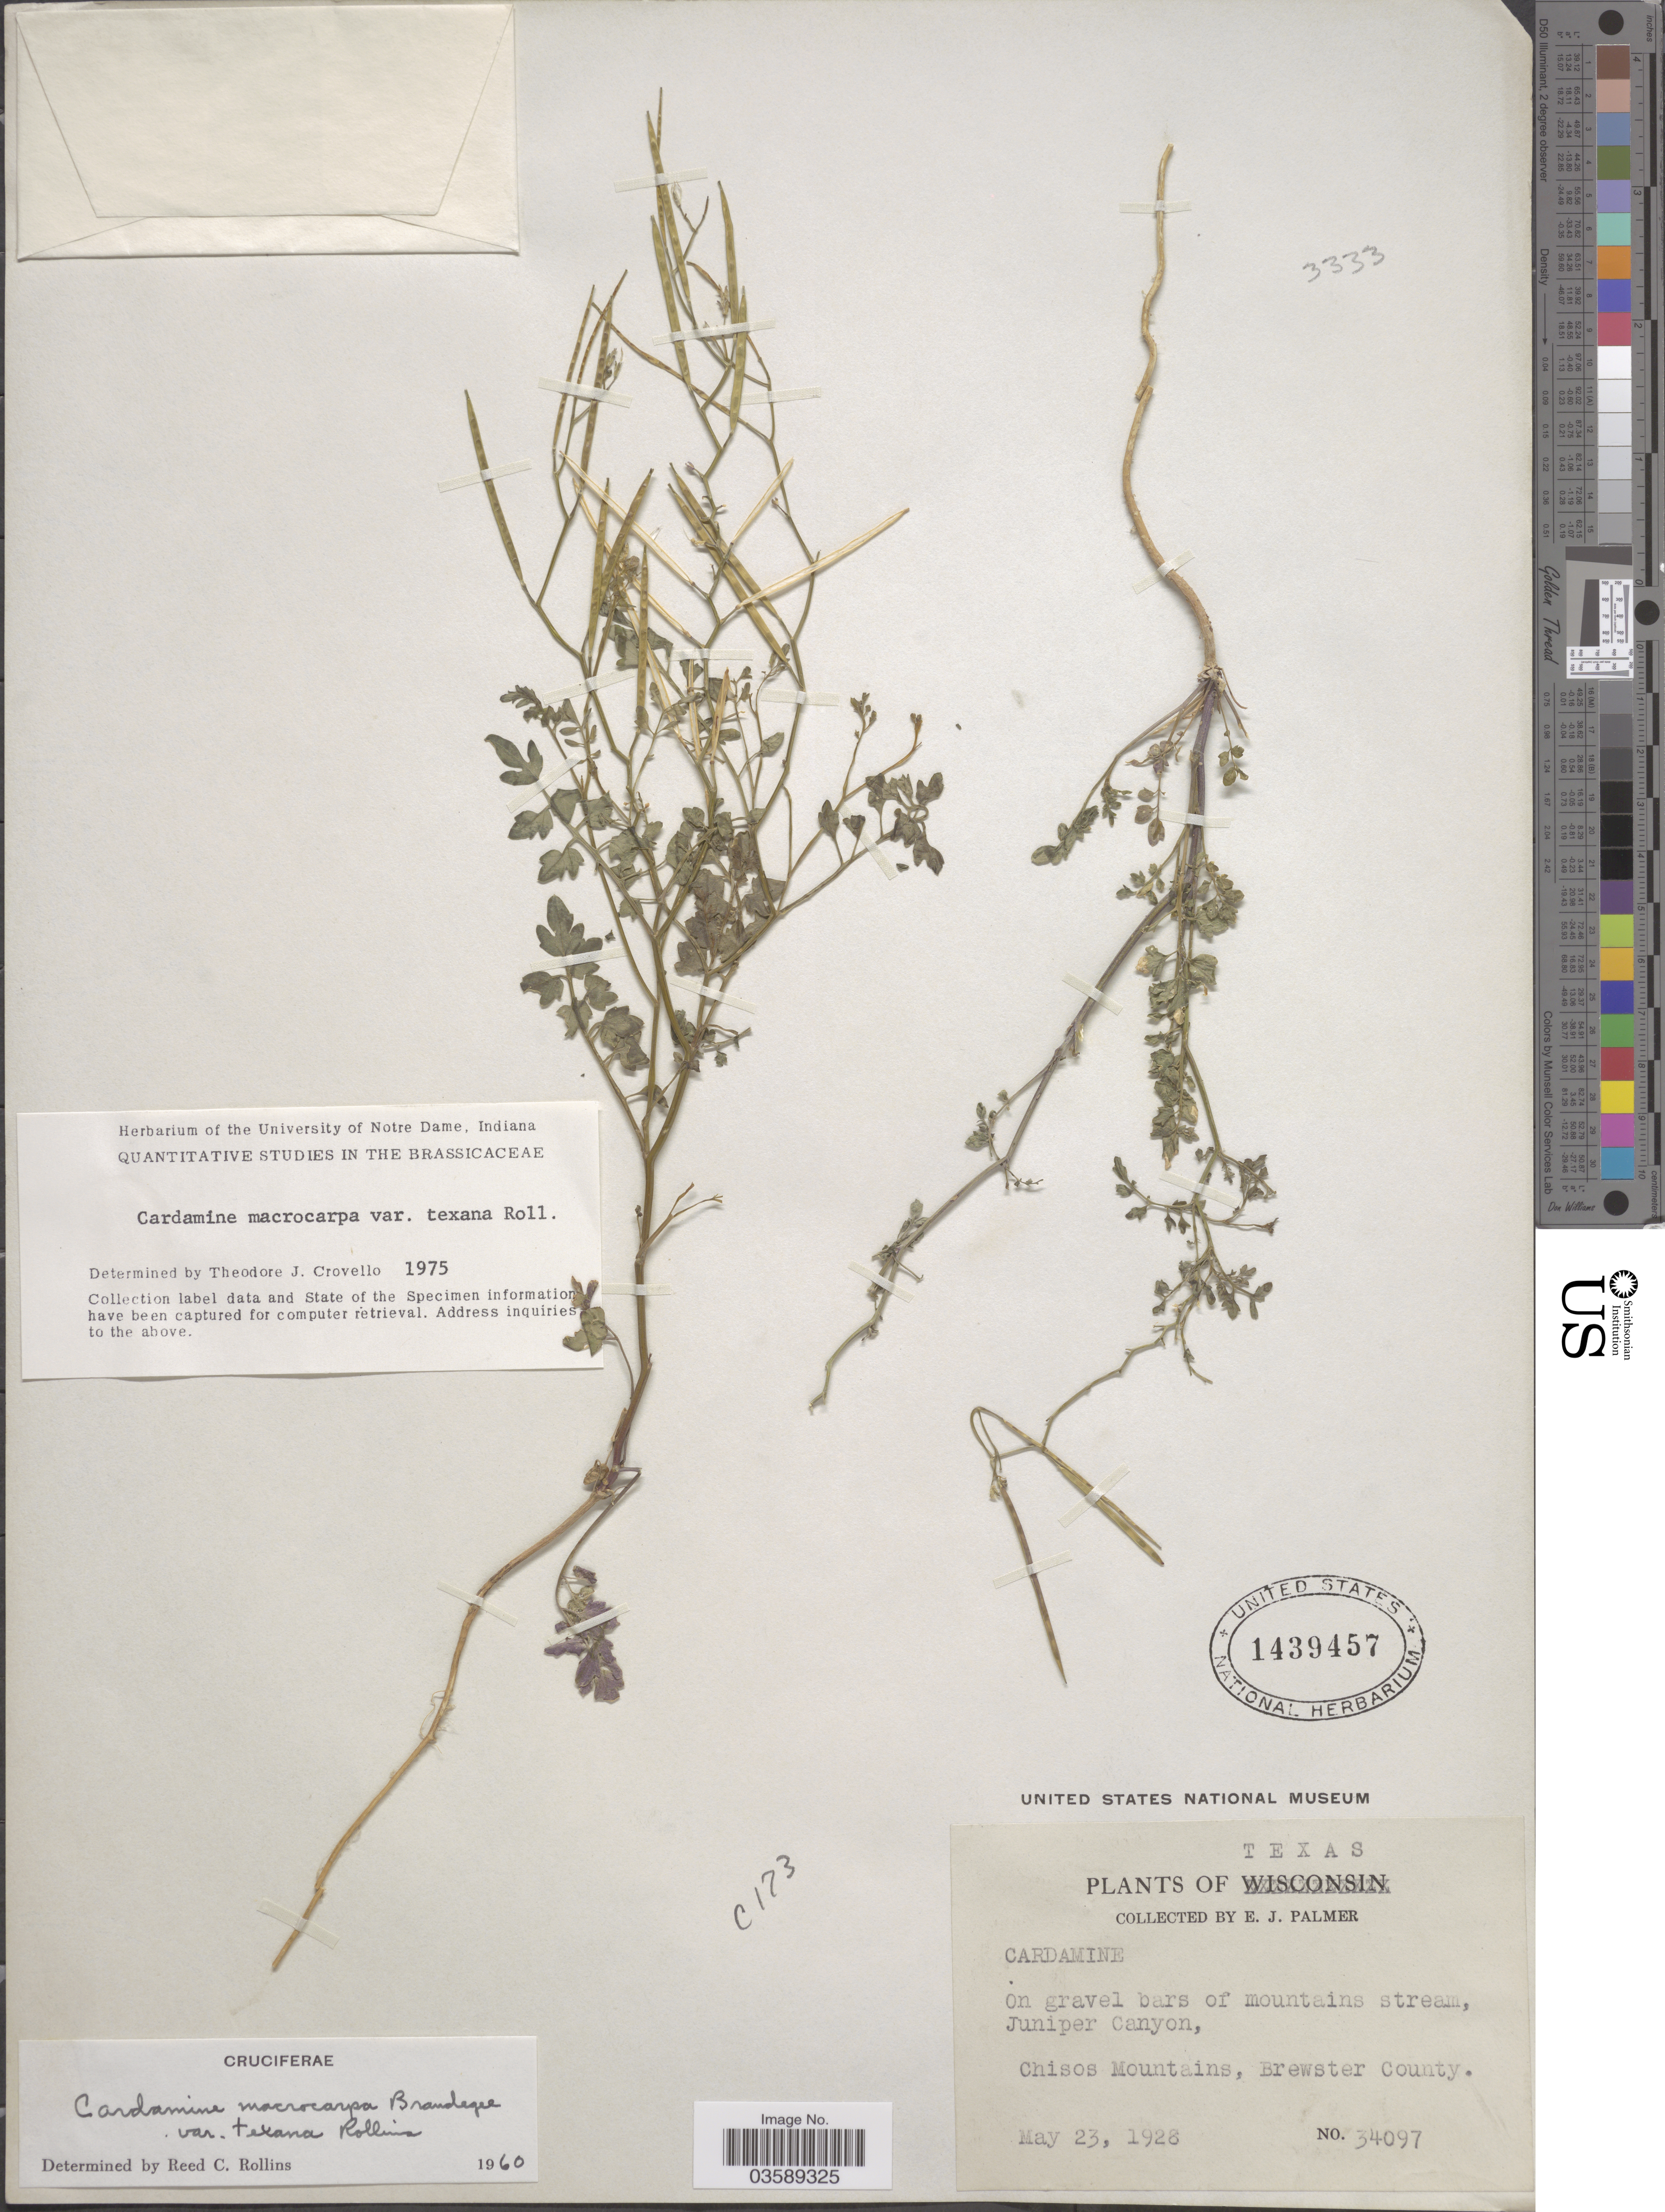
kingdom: Plantae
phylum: Tracheophyta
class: Magnoliopsida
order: Brassicales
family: Brassicaceae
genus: Cardamine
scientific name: Cardamine macrocarpa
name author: Brandegee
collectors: E. J. Palmer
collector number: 34097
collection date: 1928-05-23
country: United States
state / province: Texas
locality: Juniper Canyon, Chisos Mountains, Brewster County.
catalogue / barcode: US 1439457